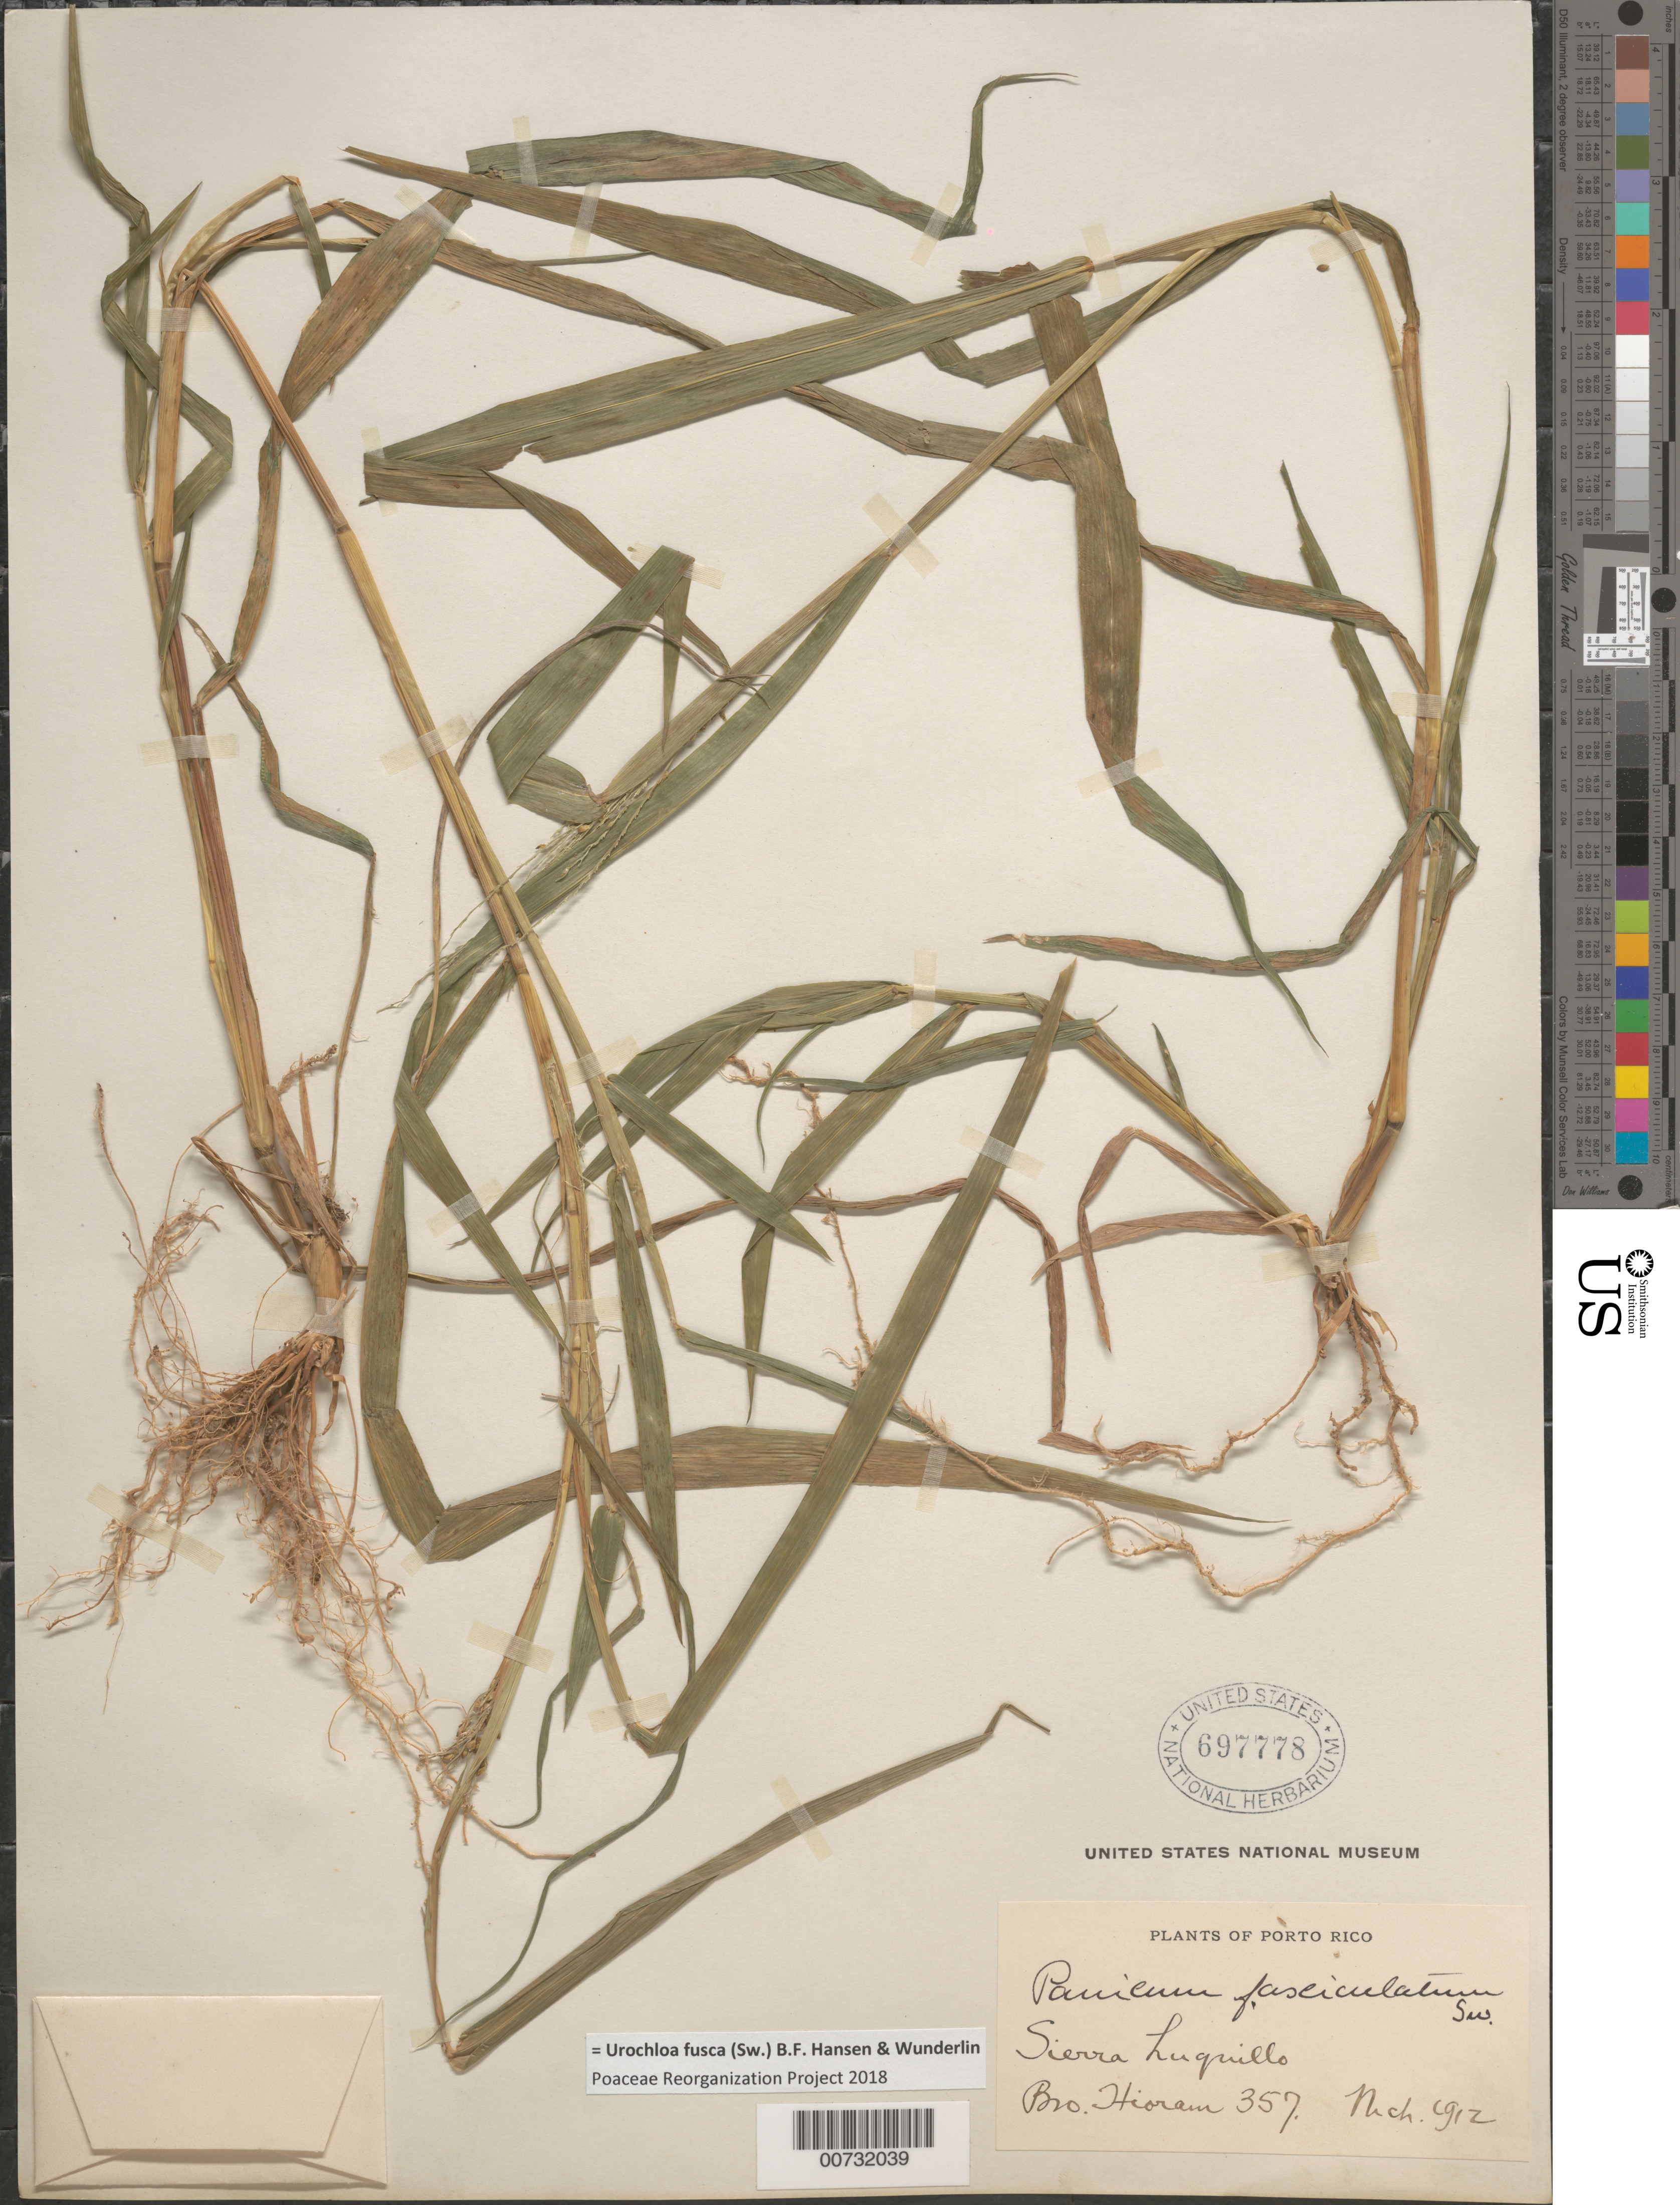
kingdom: Plantae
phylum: Tracheophyta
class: Liliopsida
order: Poales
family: Poaceae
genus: Urochloa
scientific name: Urochloa fusca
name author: (Sw.) B.F. Hansen & Wunderlin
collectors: Bro. Hioram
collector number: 357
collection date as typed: Mar 1912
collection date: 1912-03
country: Puerto Rico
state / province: Luquillo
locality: Sierra Luquillo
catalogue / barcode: US 697778